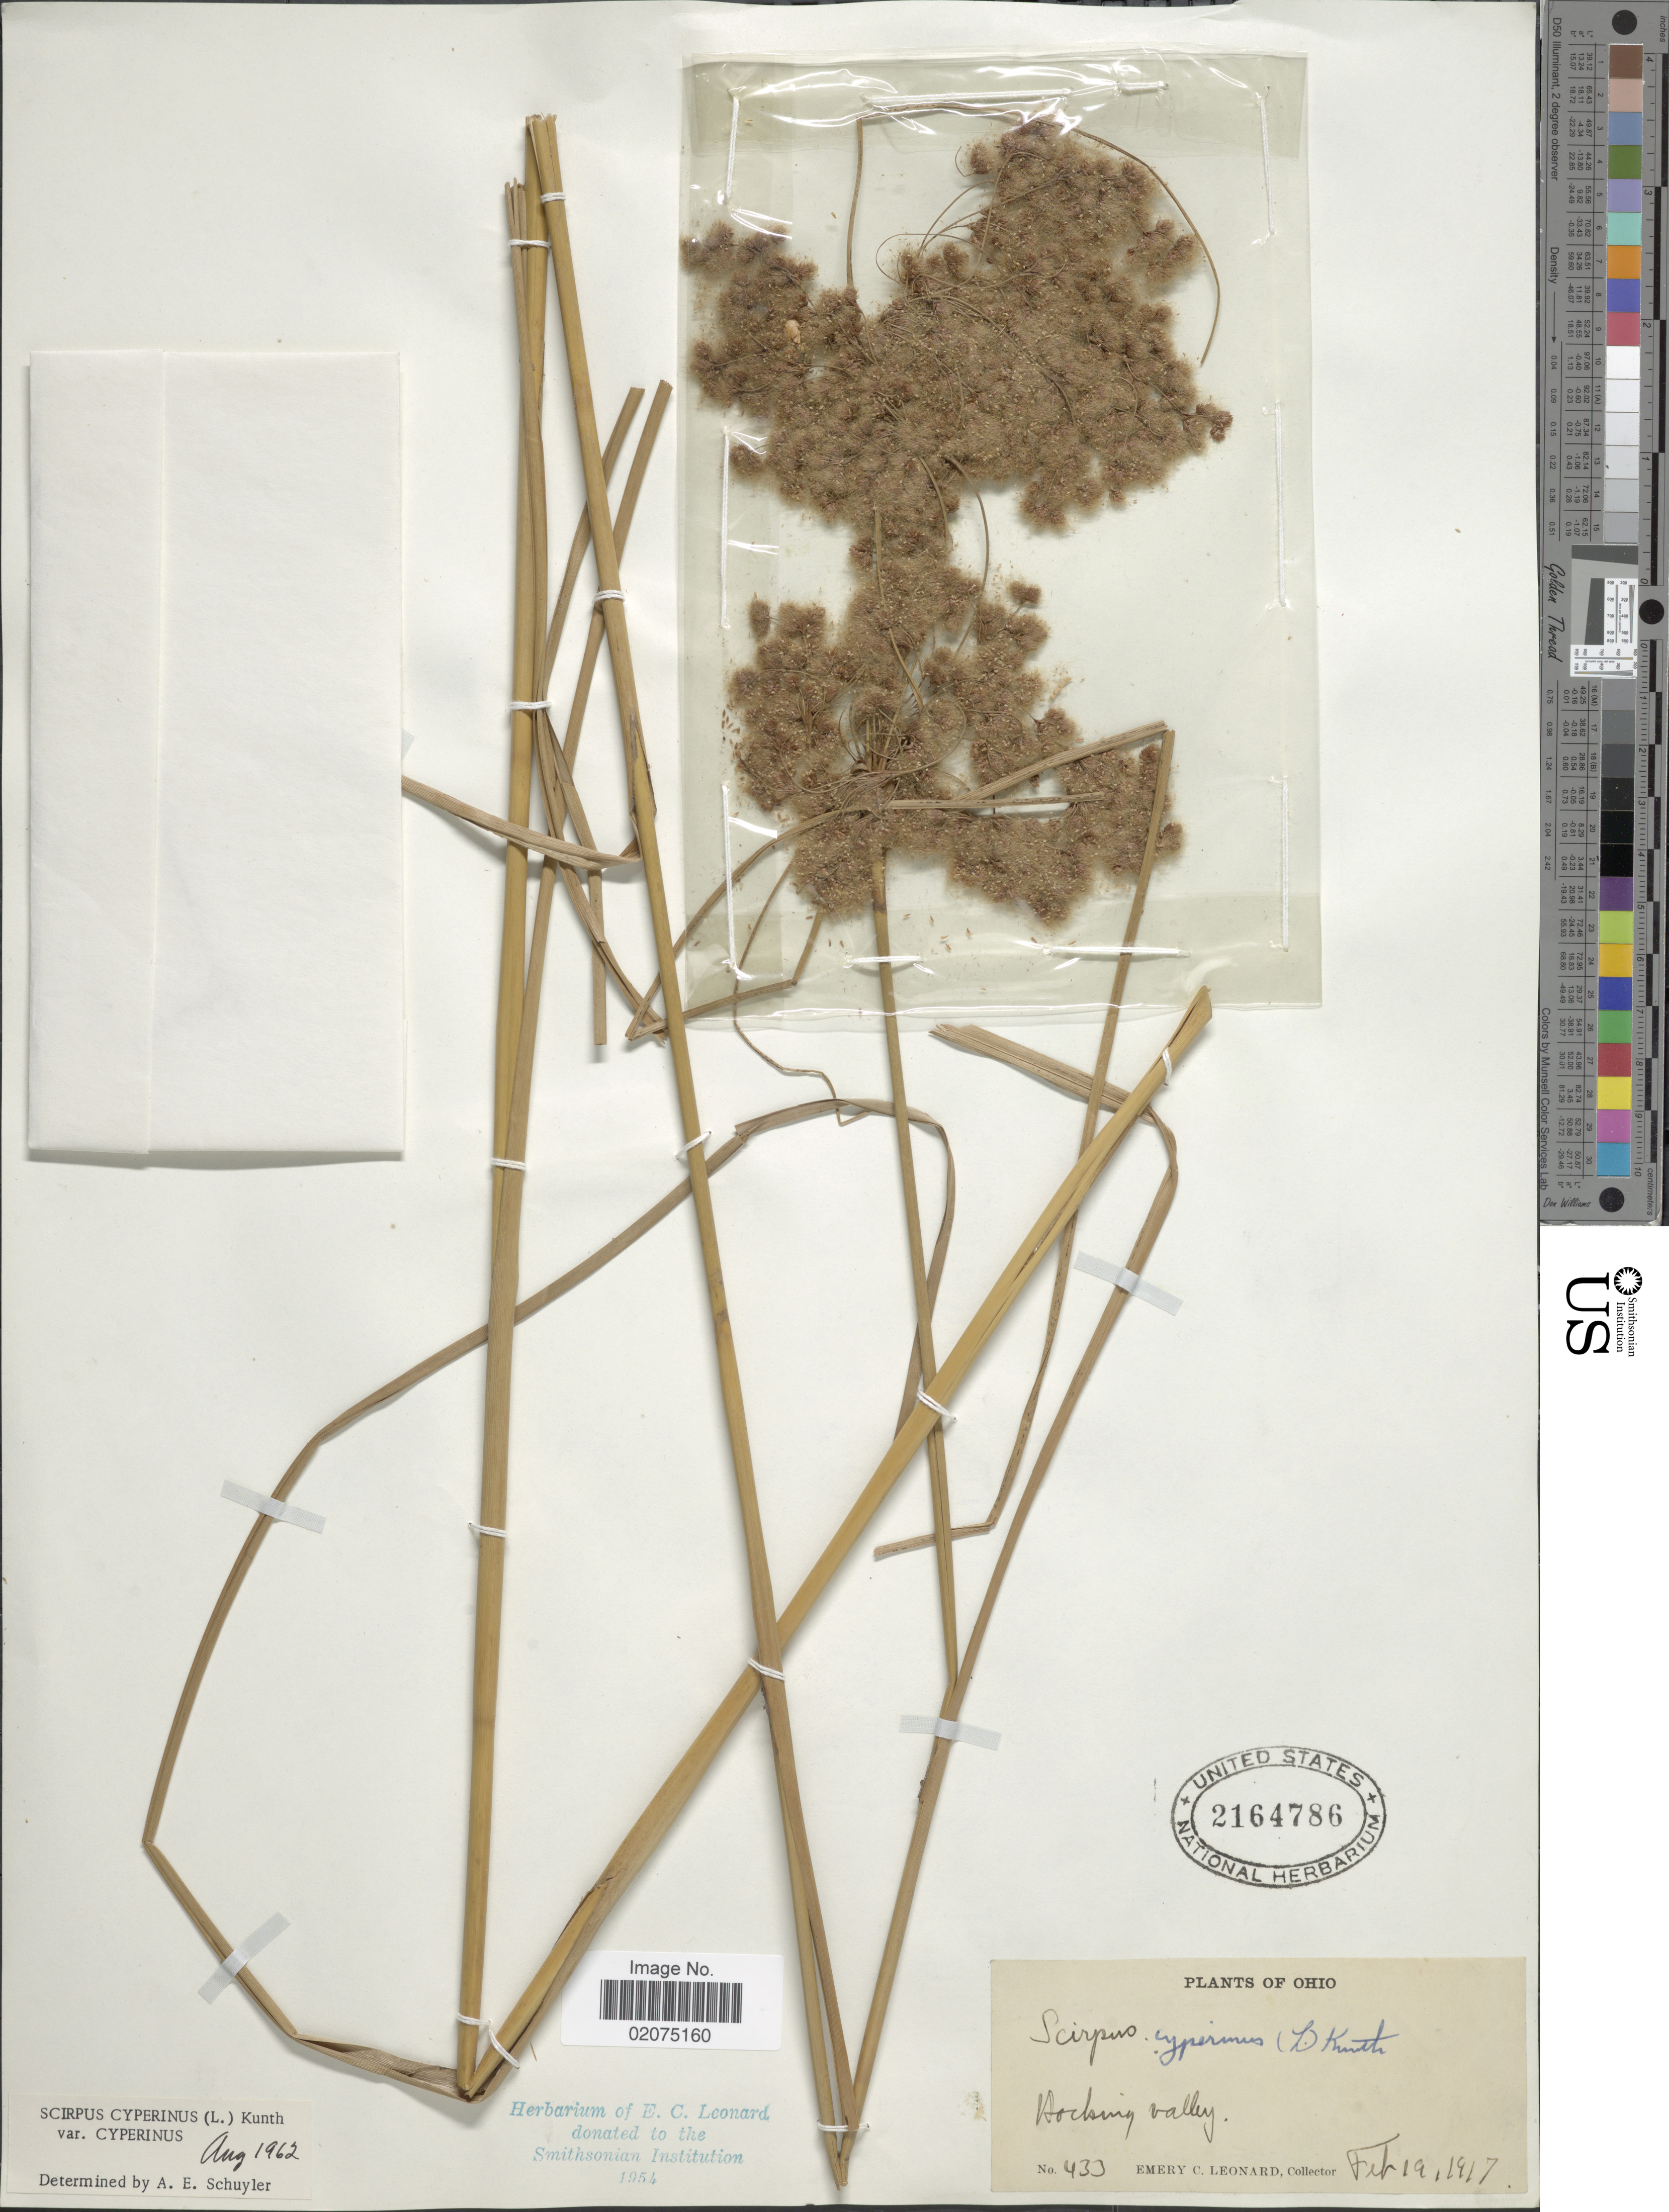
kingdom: Plantae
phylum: Tracheophyta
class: Liliopsida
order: Poales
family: Cyperaceae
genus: Scirpus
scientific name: Scirpus cyperinus (L.) Kunth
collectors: E. C. Leonard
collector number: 433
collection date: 1917-02-19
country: United States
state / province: Ohio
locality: Hocking Valley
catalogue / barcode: US 2164786